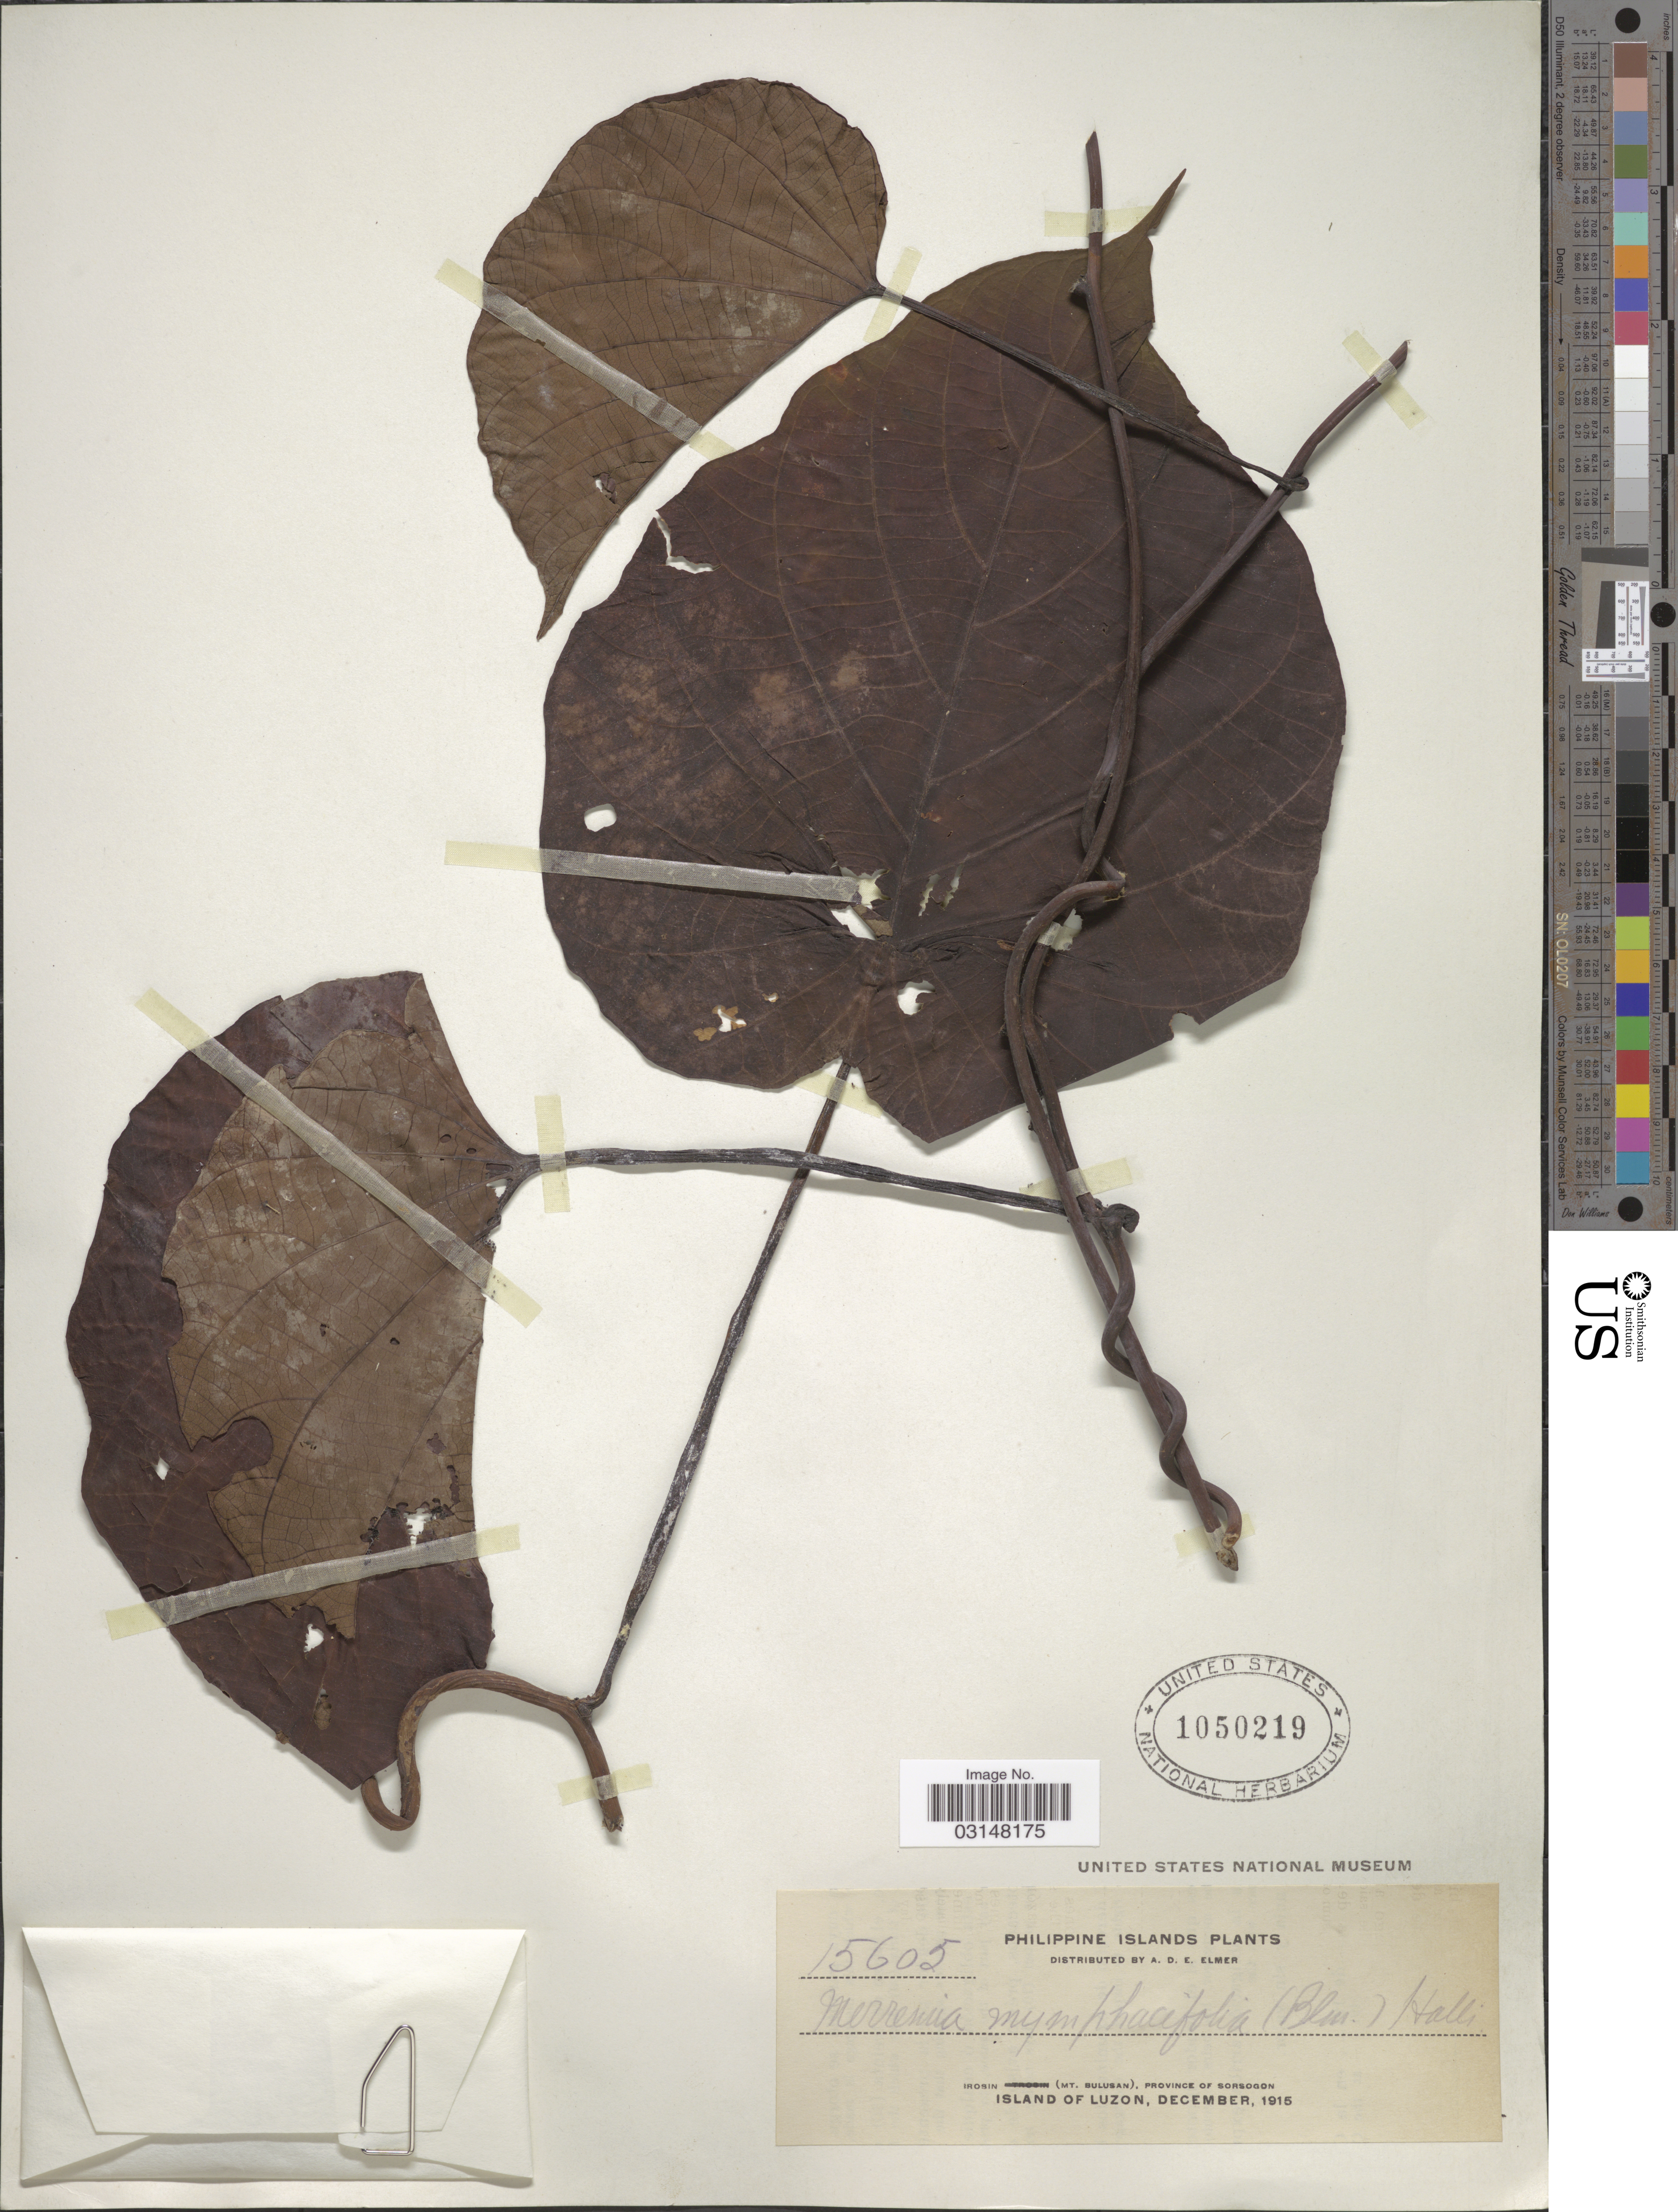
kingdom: Plantae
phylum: Tracheophyta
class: Magnoliopsida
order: Solanales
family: Convolvulaceae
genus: Decalobanthus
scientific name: Decalobanthus peltatus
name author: (L.) A. R. Simões & Staples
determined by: Strong, Mark T., (BOT), Smithsonian Institution - National Museum of Natural History (UNITED STATES)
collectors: A. D. E. Elmer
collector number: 15605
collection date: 1915-12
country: Philippines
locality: Irosin (Mt. Bulusan), Province of Sorsogon, Island of Luzon.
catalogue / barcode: US 1050219